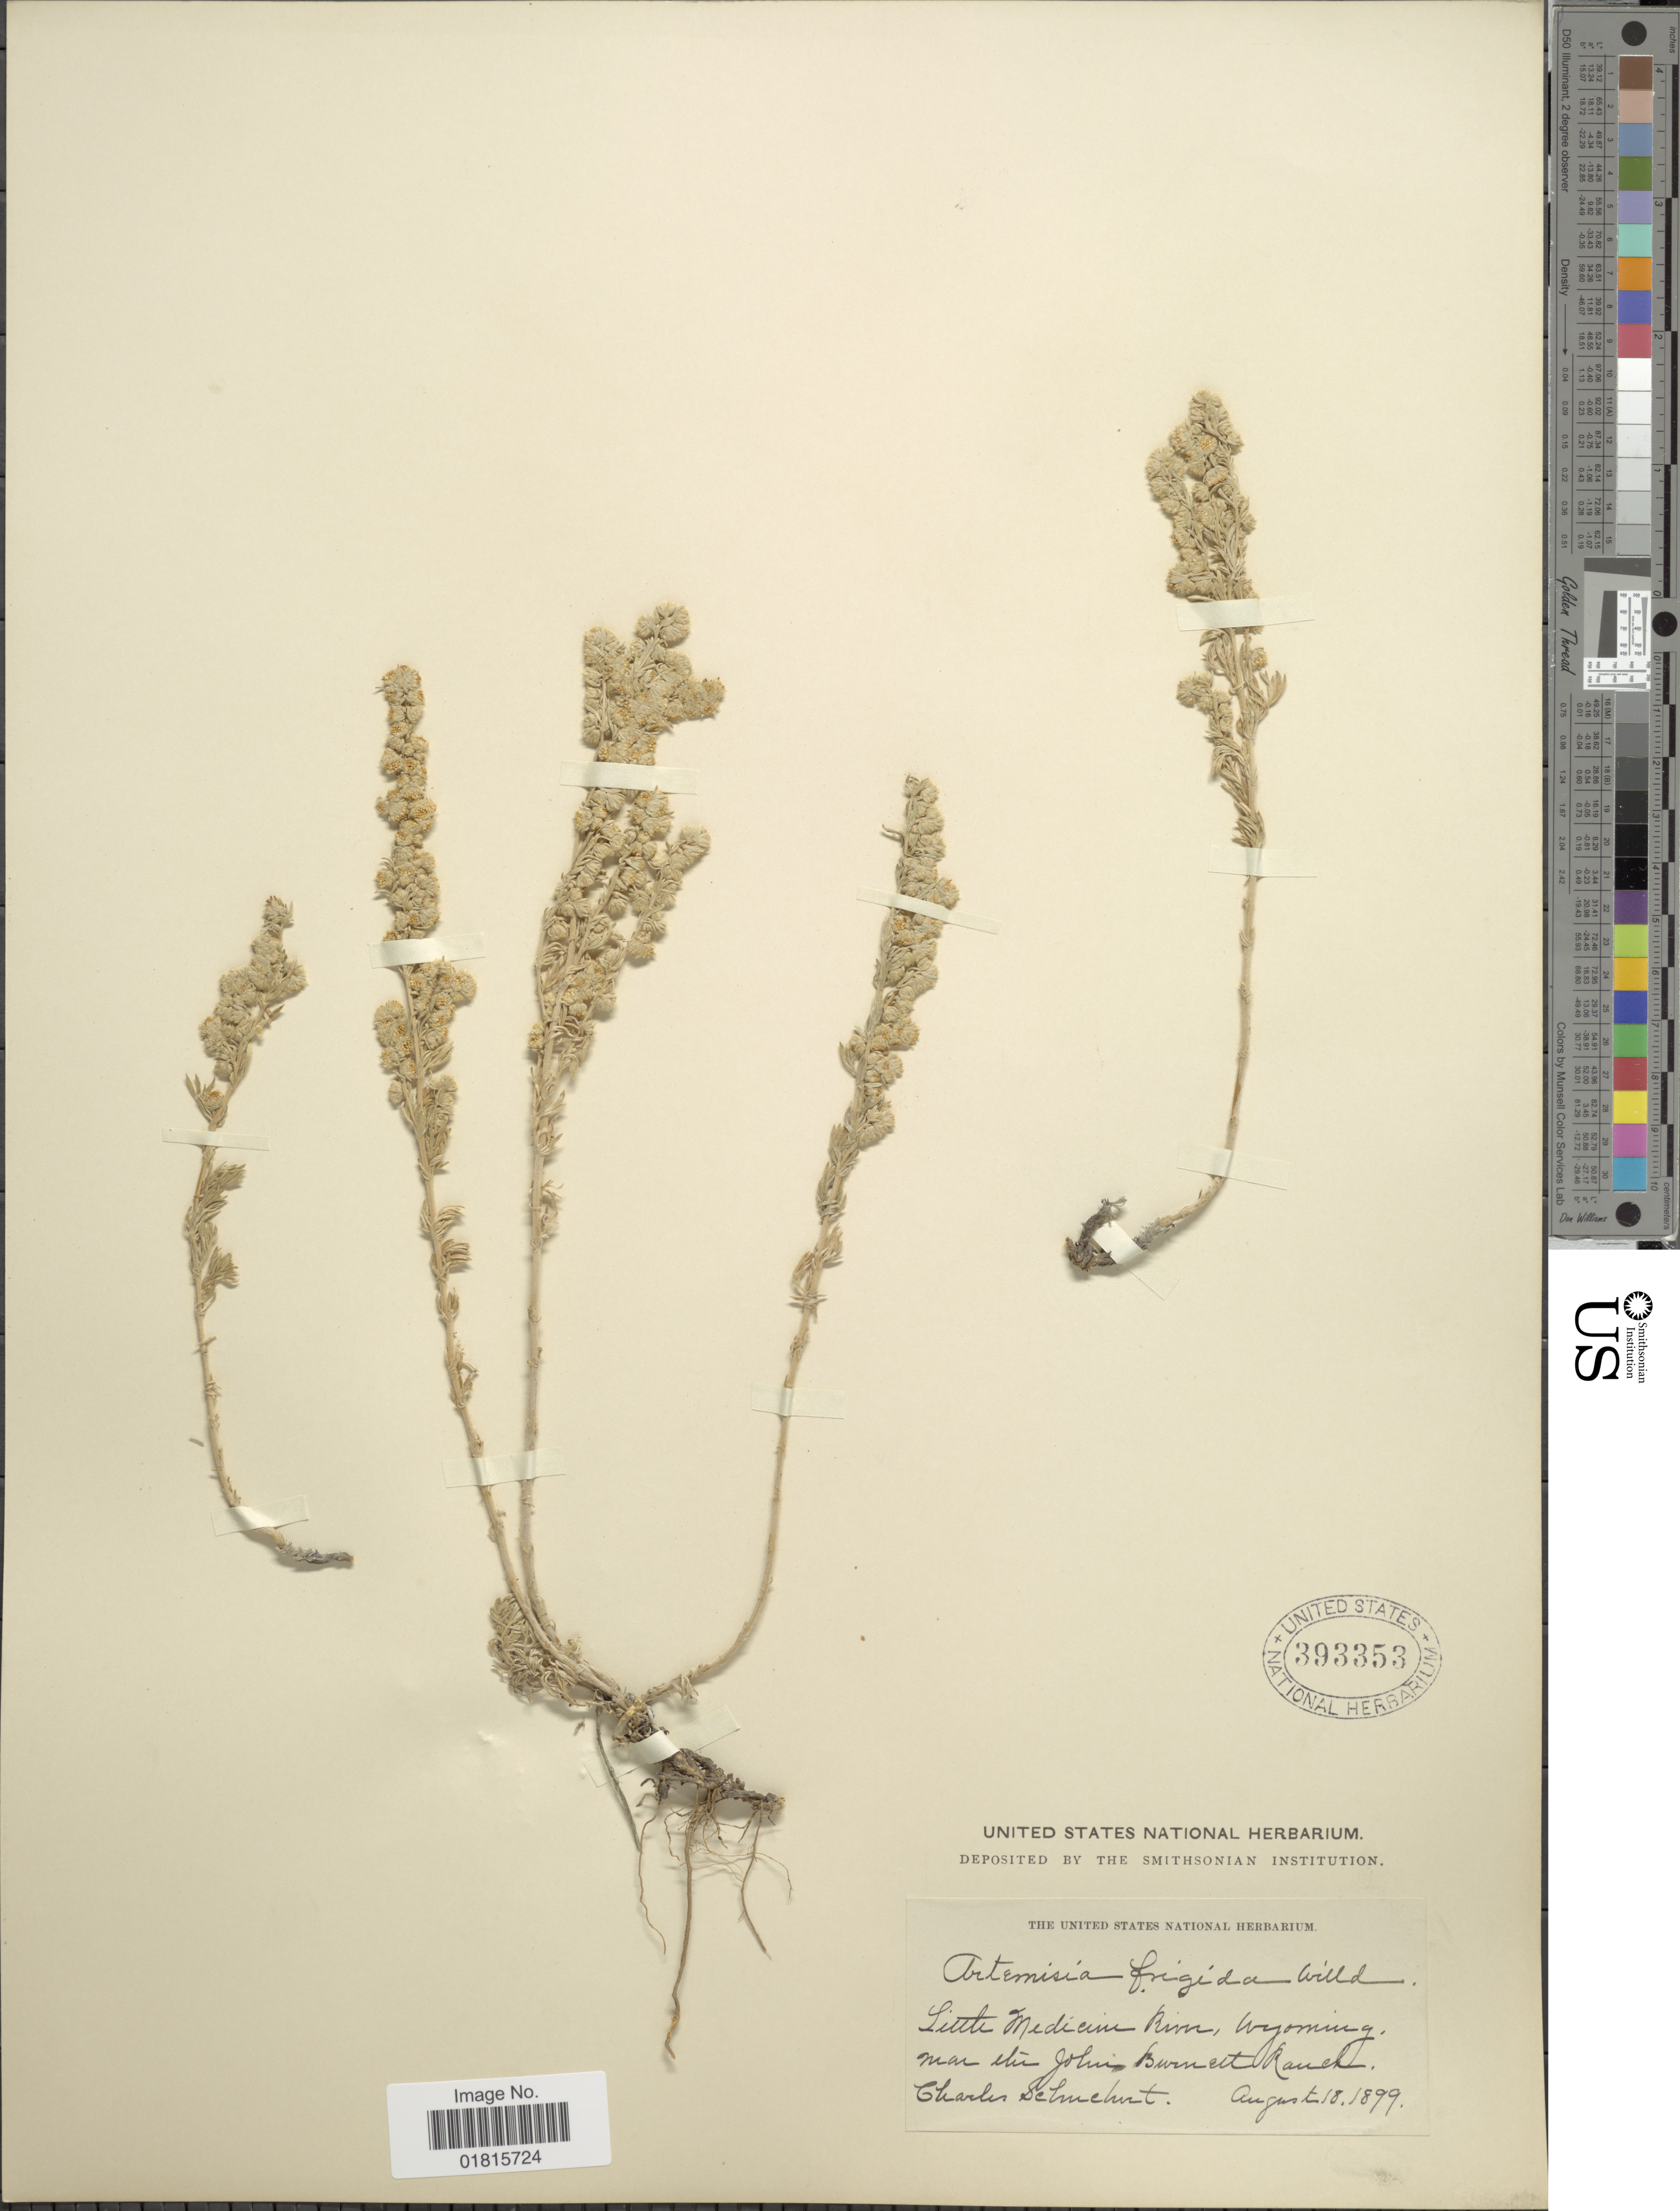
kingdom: Plantae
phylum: Tracheophyta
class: Magnoliopsida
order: Asterales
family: Asteraceae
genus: Artemisia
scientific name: Artemisia frigida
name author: Willd.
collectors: C. Schuchert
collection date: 1899-08-18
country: United States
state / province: Wyoming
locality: Little Medicine River, near the John Burnett Ranch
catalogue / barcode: US 393353